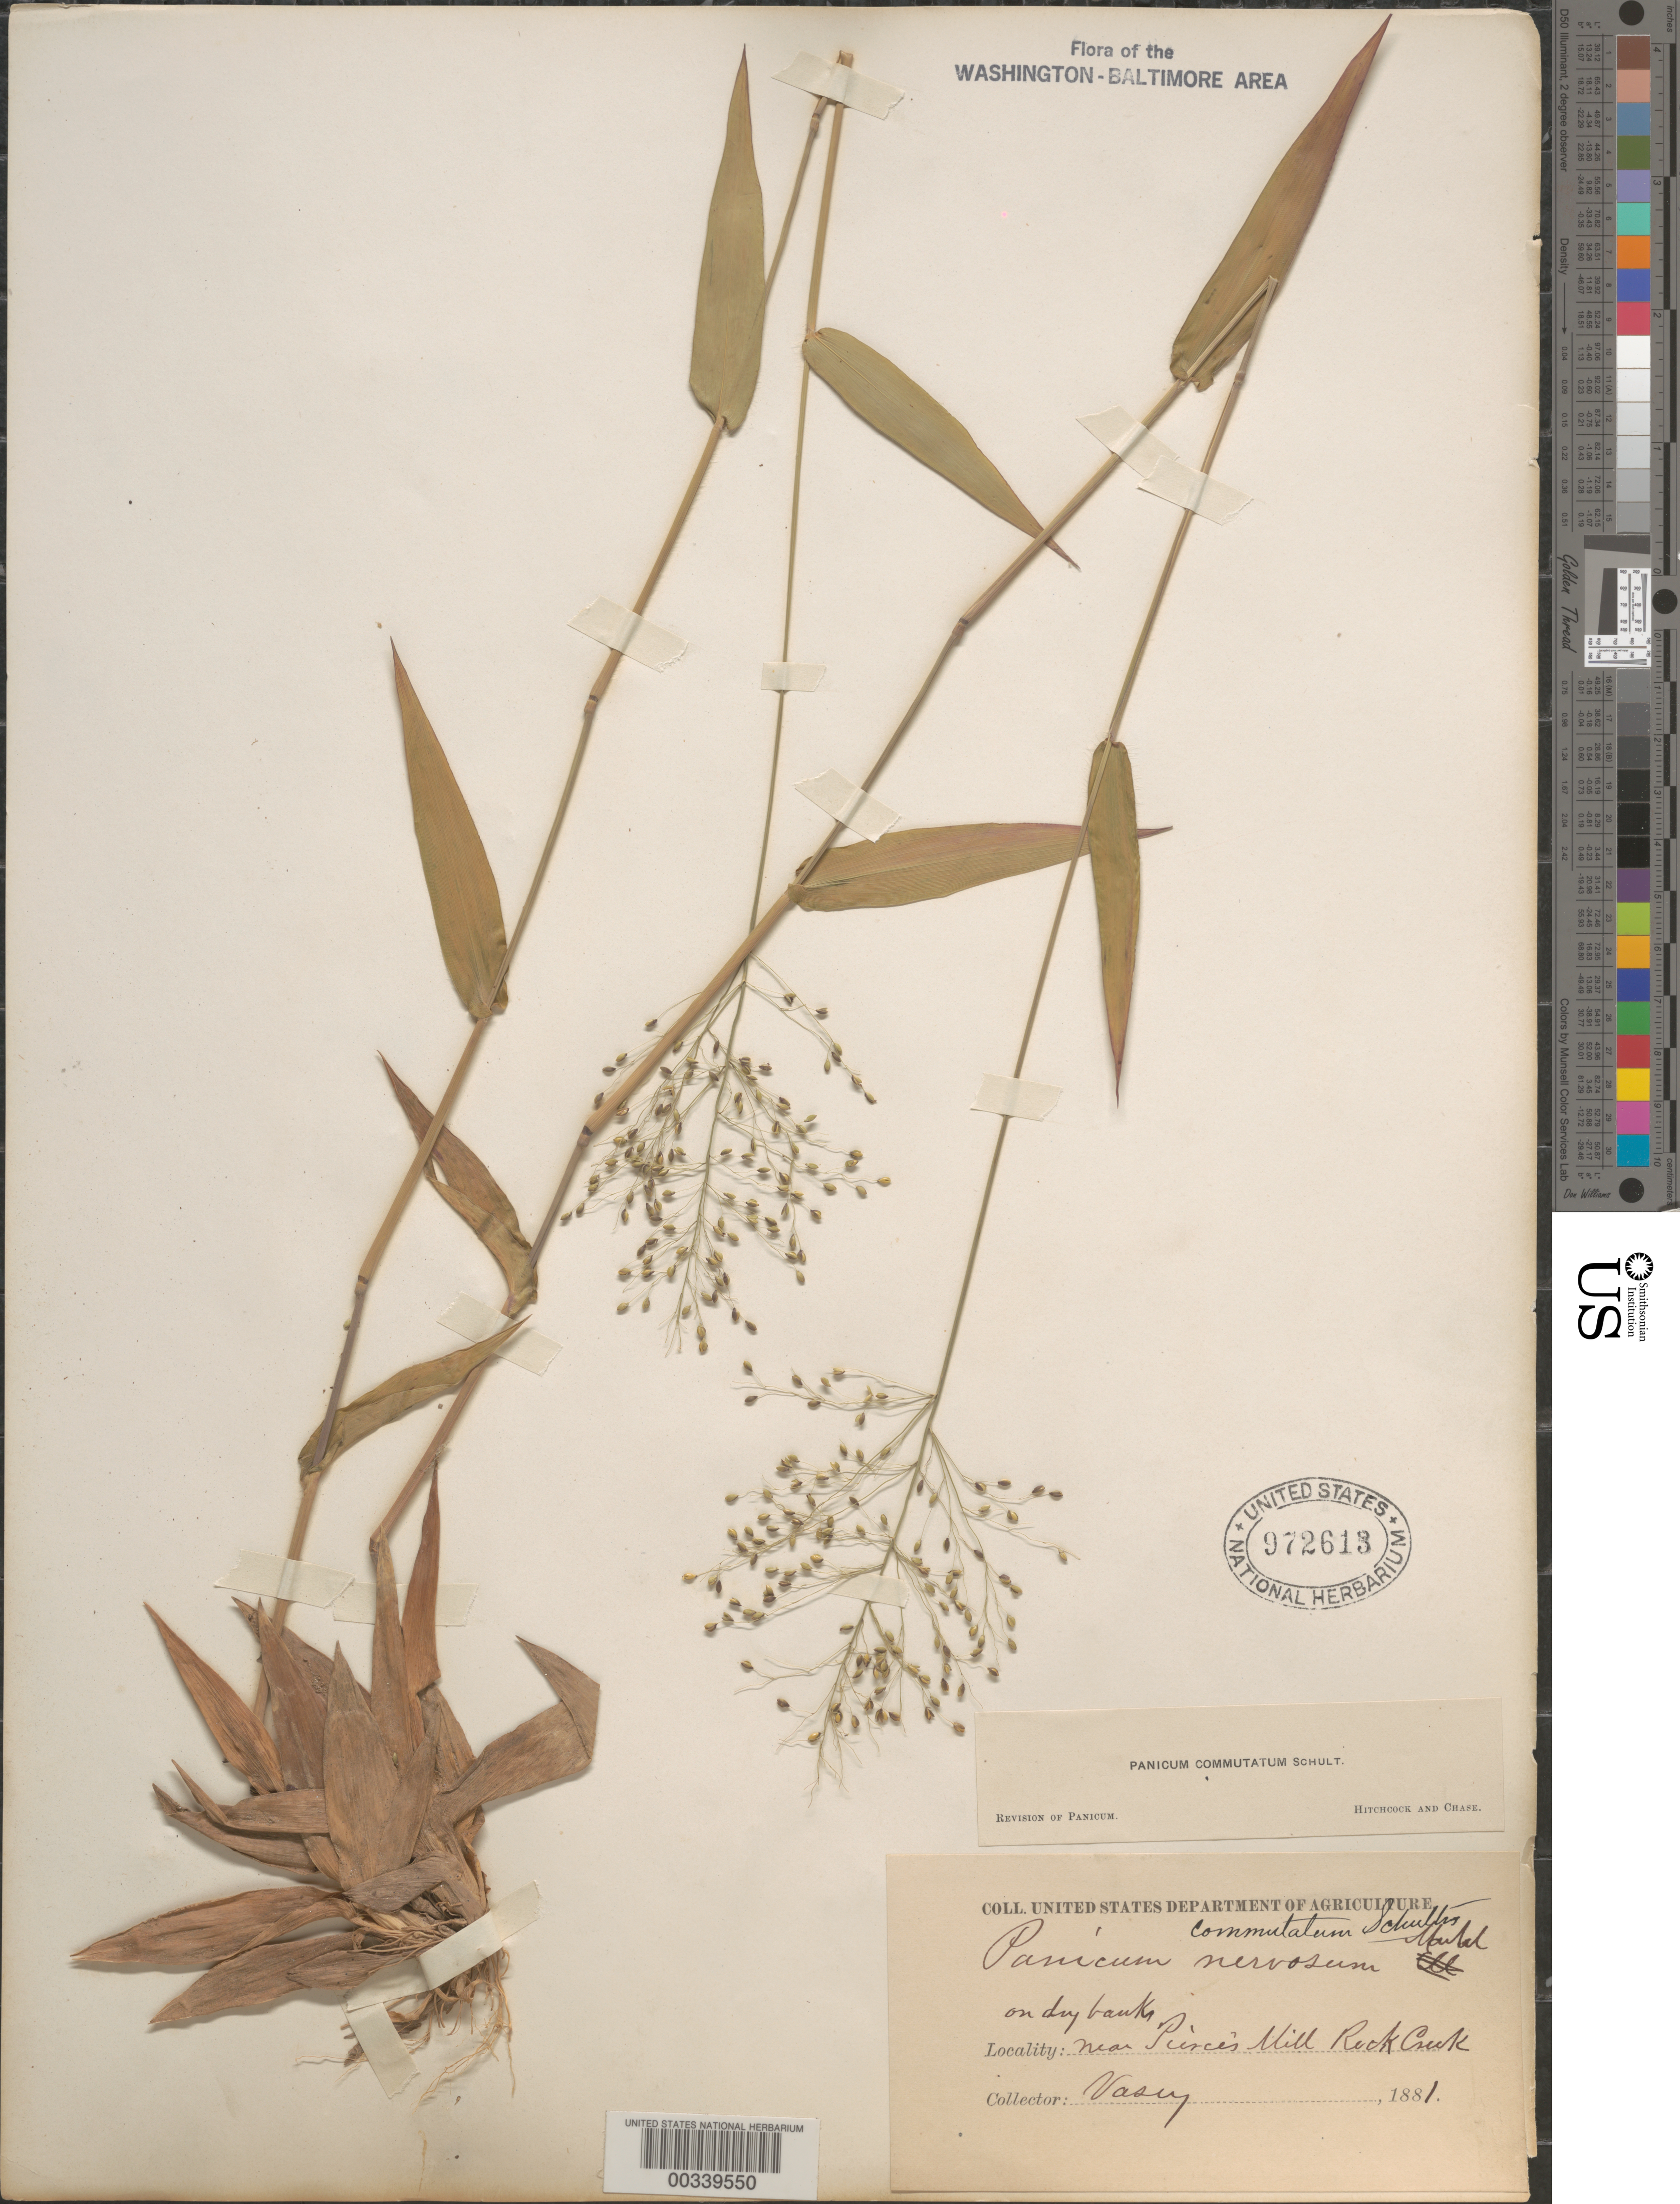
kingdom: Plantae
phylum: Tracheophyta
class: Liliopsida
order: Poales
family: Poaceae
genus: Dichanthelium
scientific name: Dichanthelium commutatum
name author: (Schult.) Gould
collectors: G. Vasey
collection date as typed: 1881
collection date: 1881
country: United States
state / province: District of Columbia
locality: Near Pierce's Mill, Rock Creek Rock Creek Park and Vicinity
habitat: On dry banks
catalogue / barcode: US 972613